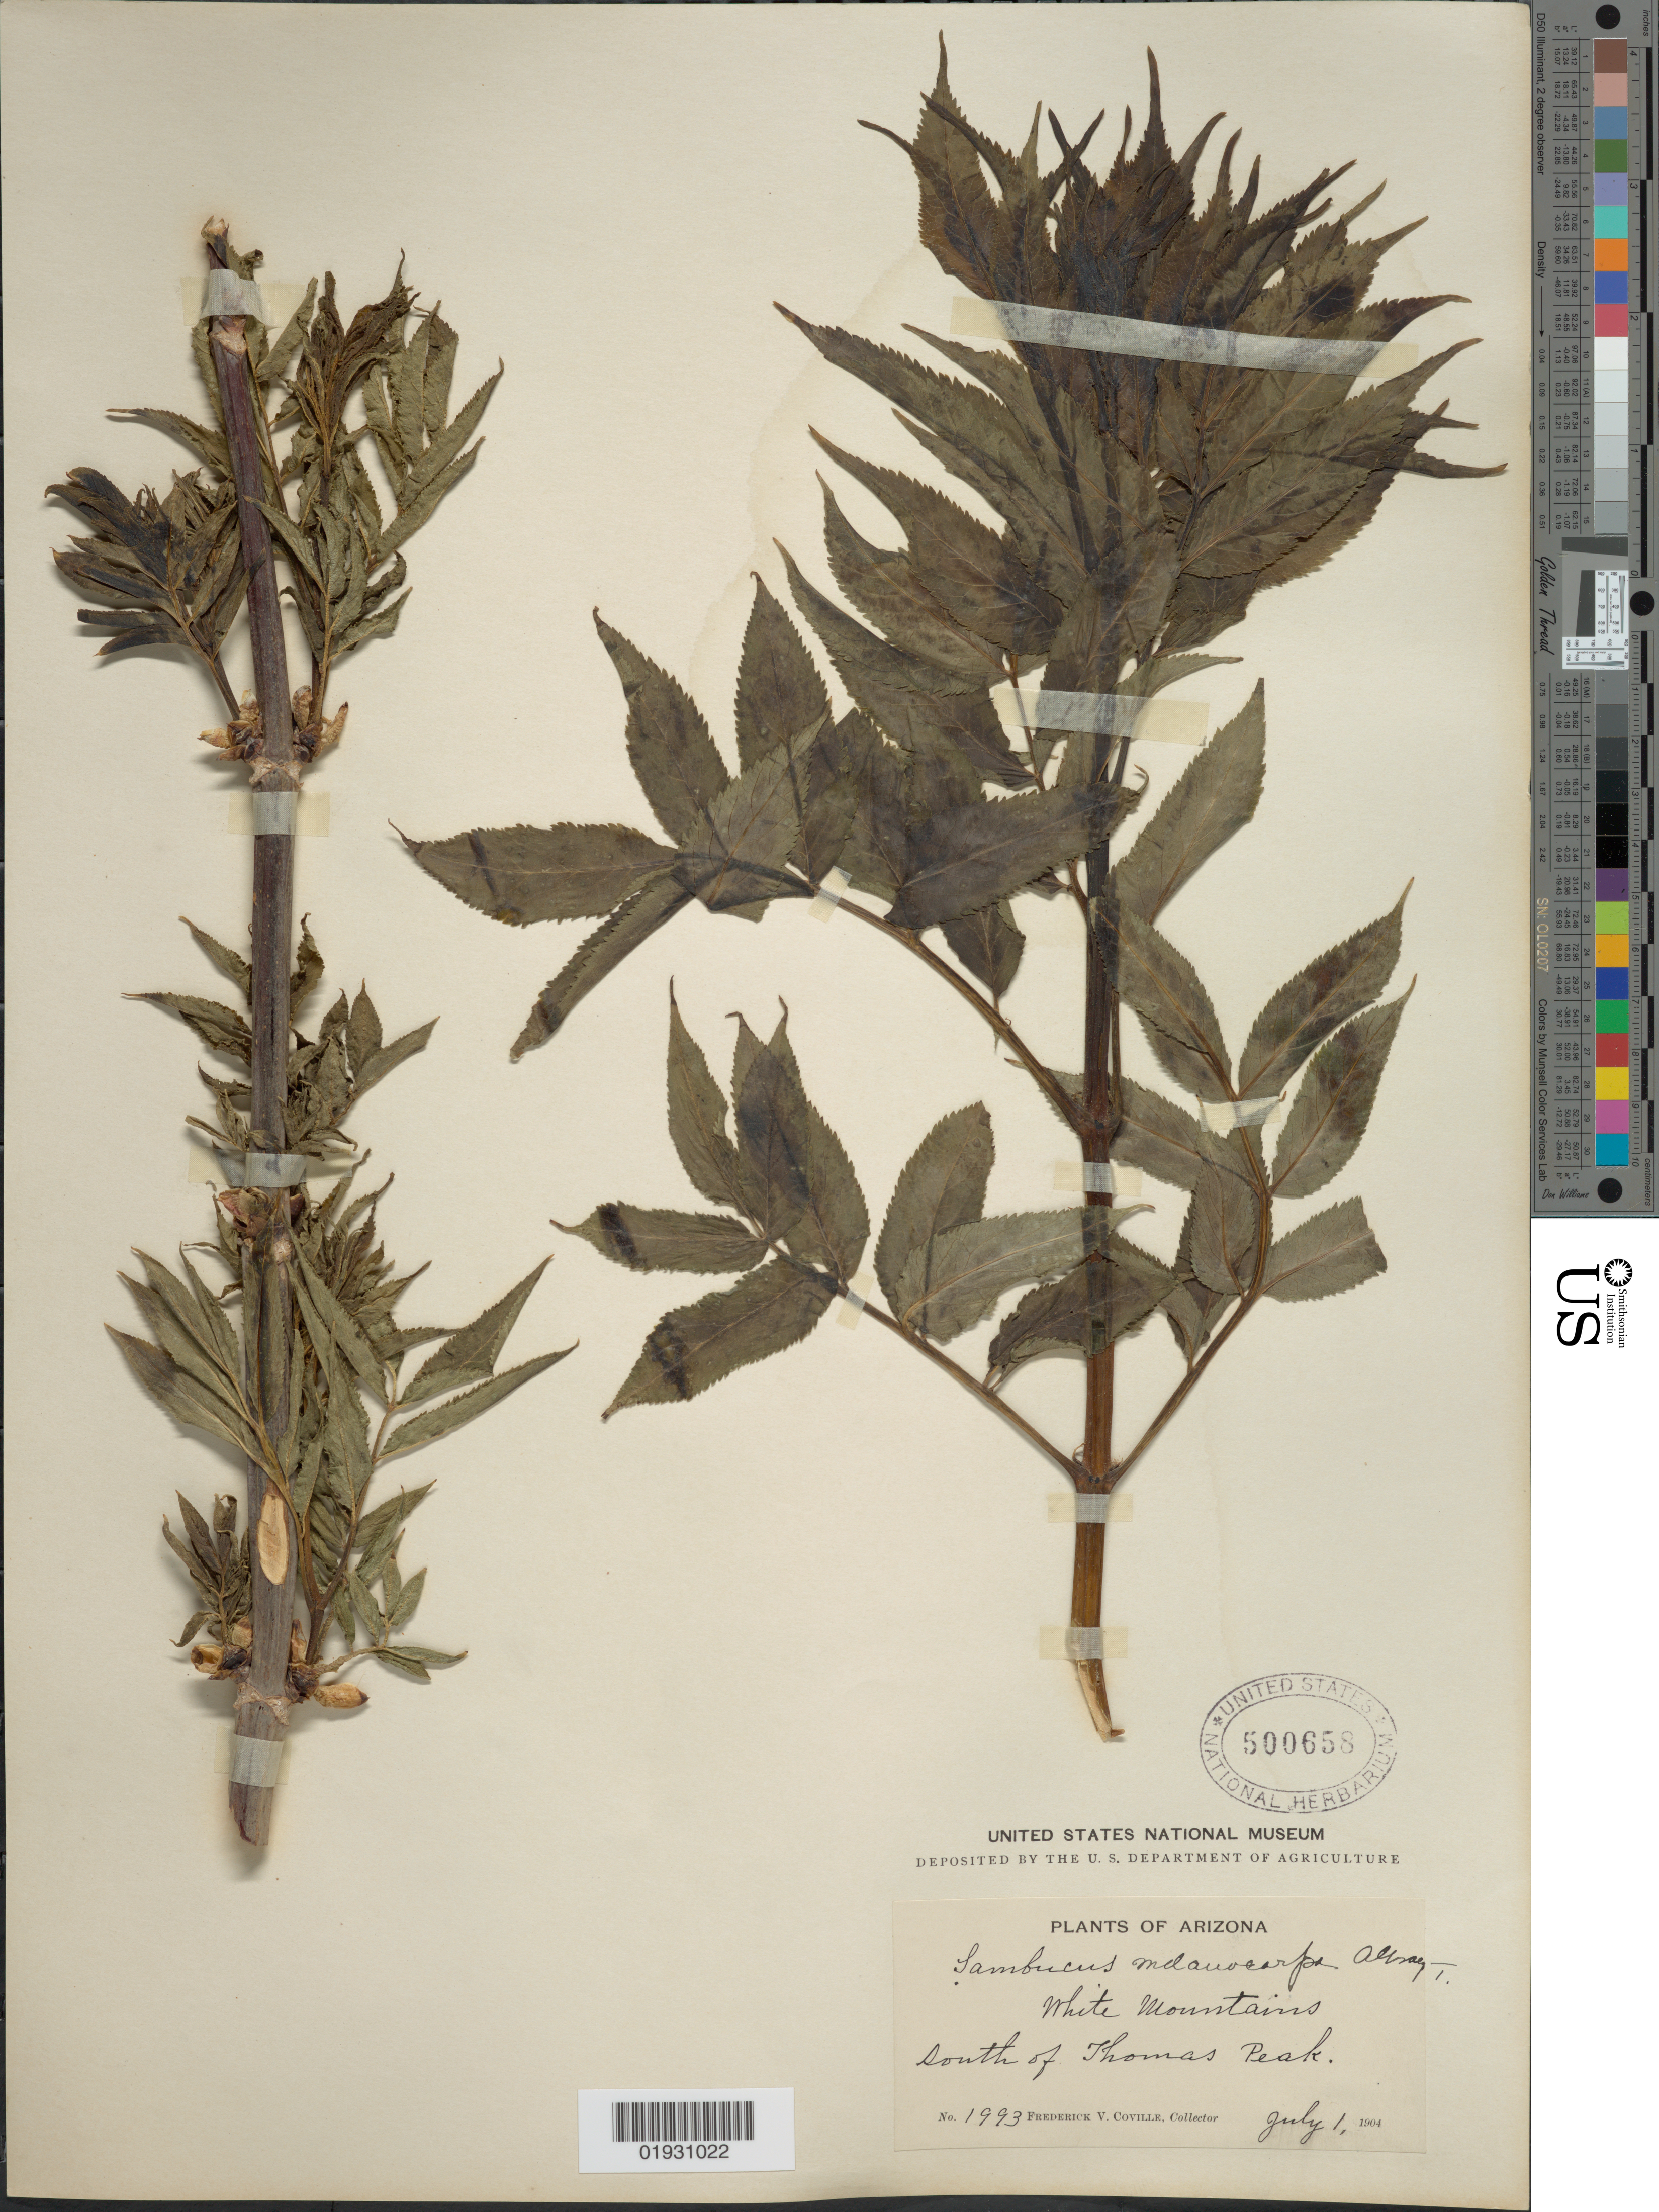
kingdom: Plantae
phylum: Tracheophyta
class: Magnoliopsida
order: Dipsacales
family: Viburnaceae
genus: Sambucus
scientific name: Sambucus melanocarpa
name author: A. Gray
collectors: F. V. Coville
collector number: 1993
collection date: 1904-07-01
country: United States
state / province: Arizona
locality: White Mountains. South of Thomas Peak.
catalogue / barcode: US 500658